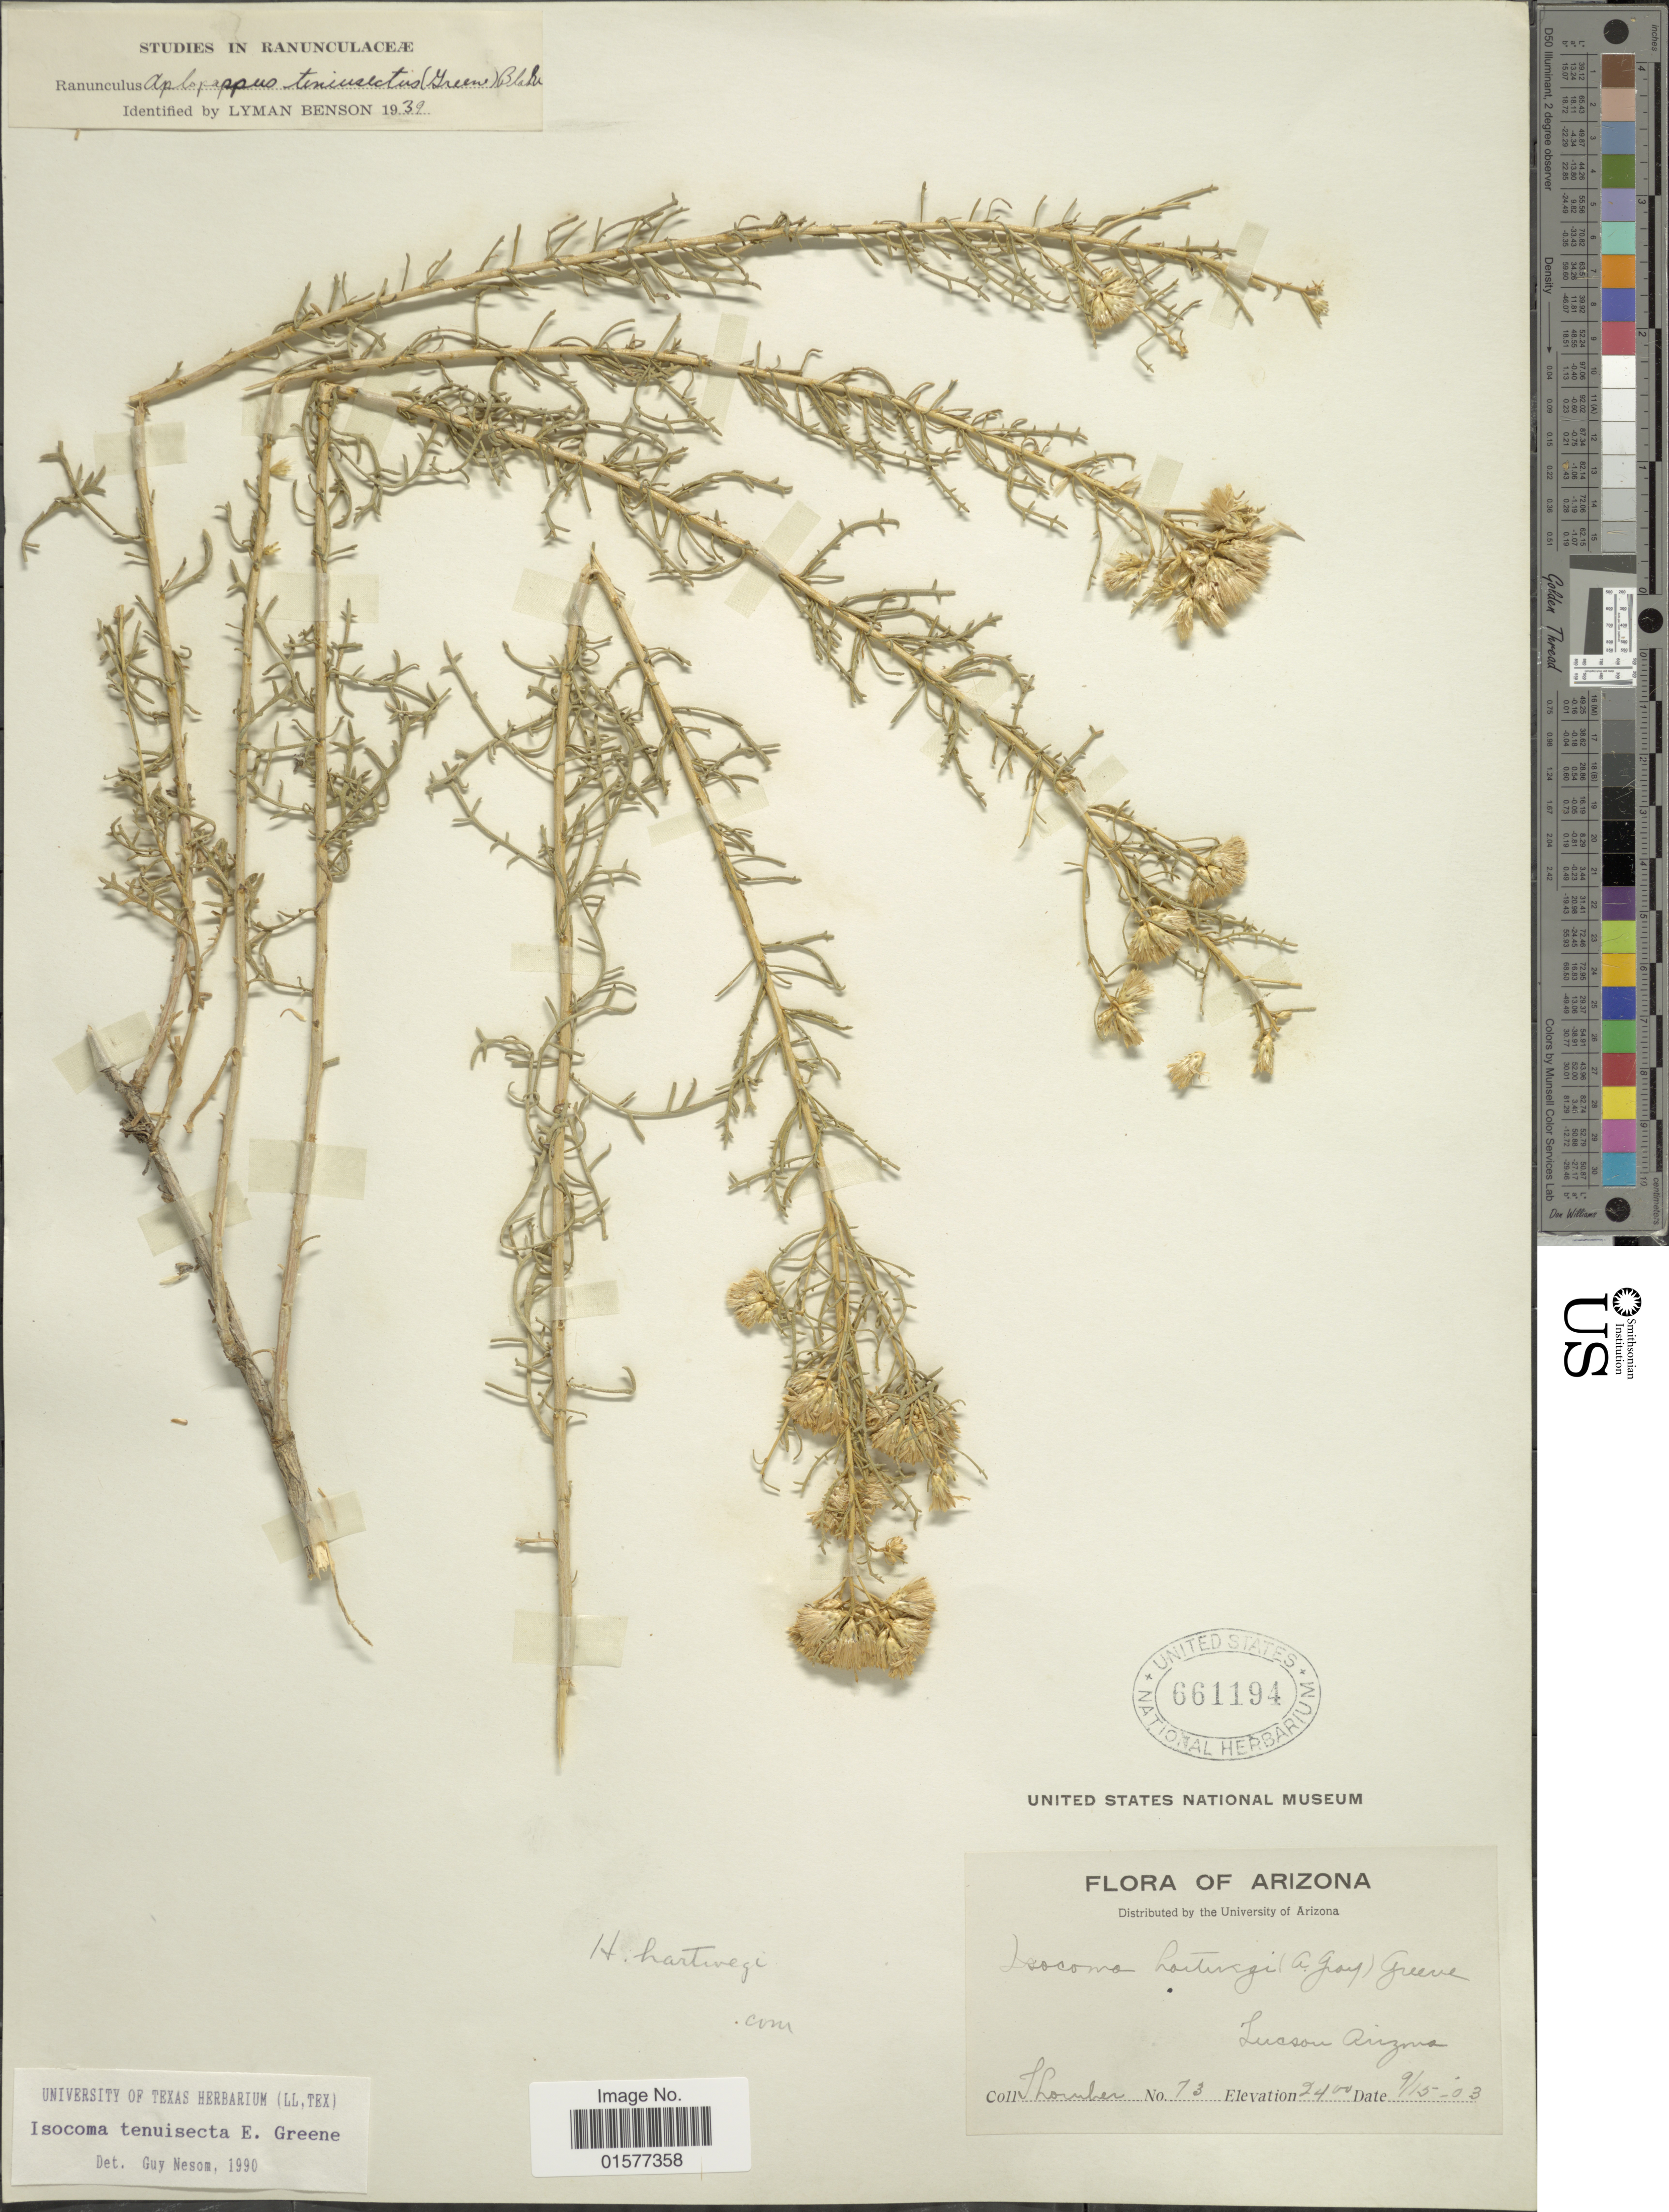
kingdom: Plantae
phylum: Tracheophyta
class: Magnoliopsida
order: Asterales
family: Asteraceae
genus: Isocoma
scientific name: Isocoma tenuisecta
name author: Greene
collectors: T. Loruber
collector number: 73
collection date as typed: Transcribed d/m/y: 15/9/3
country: United States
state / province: Arizona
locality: Lucson Arizona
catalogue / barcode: US 661194